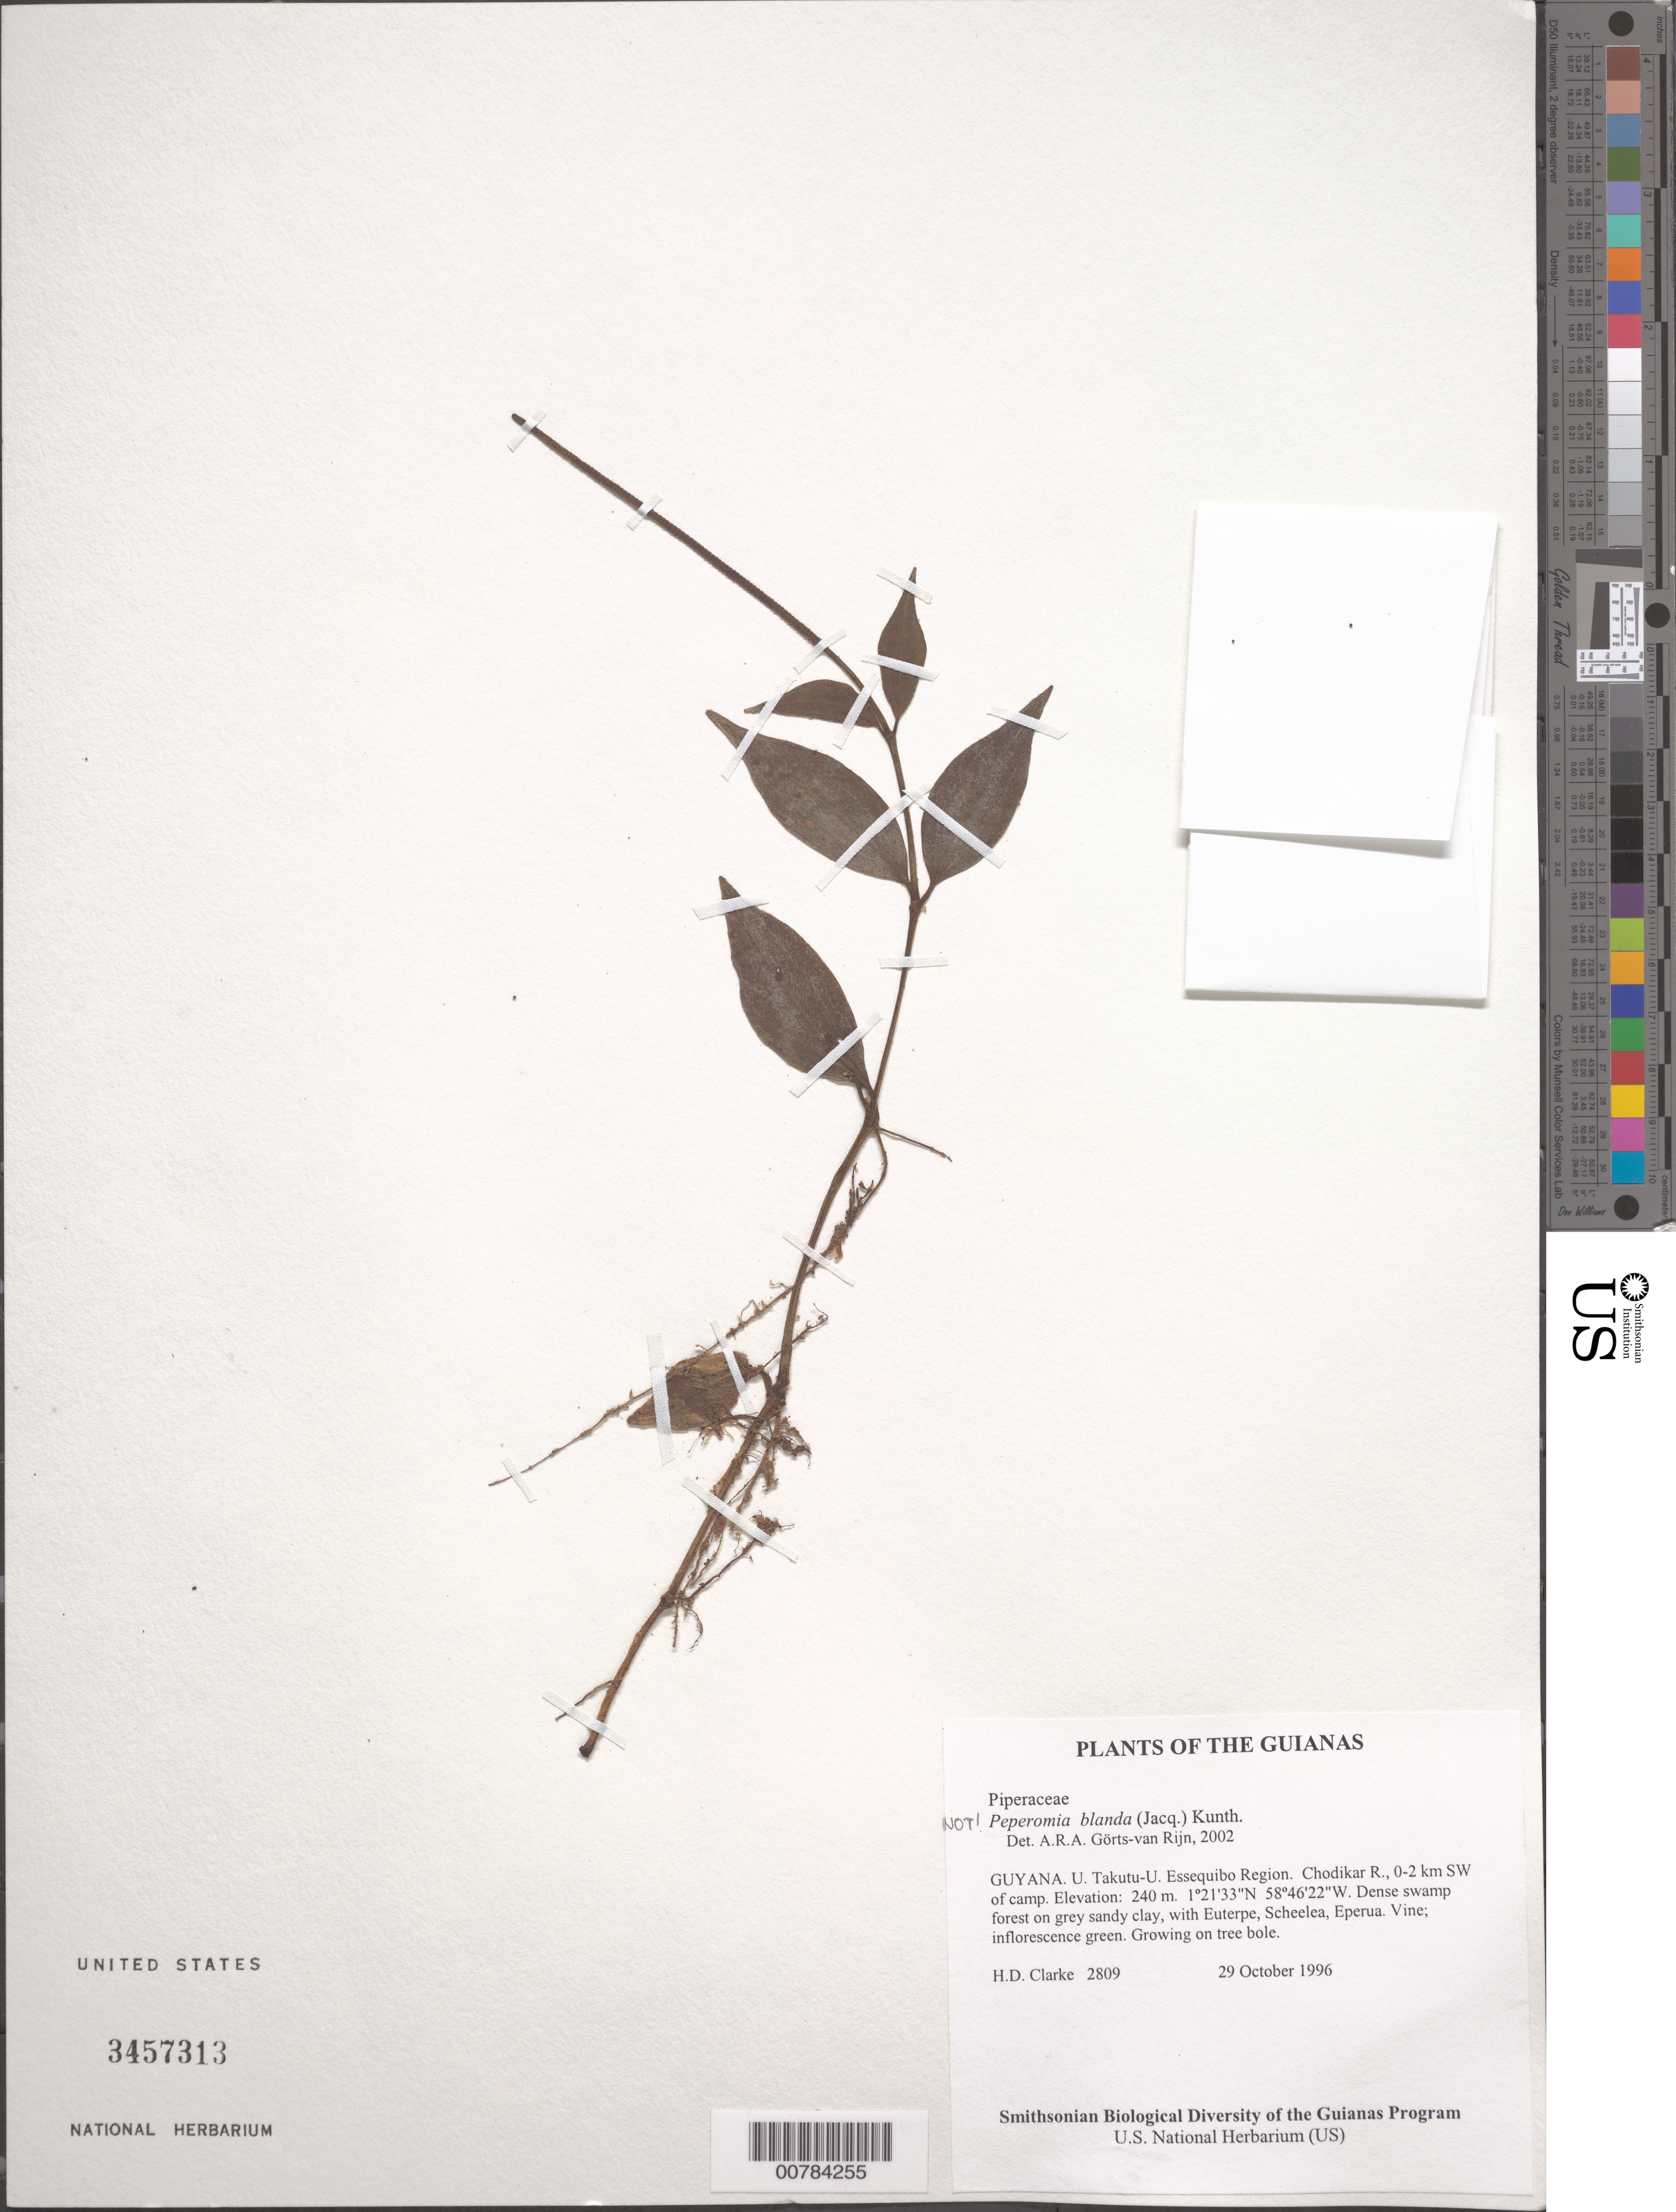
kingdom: Plantae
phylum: Tracheophyta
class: Magnoliopsida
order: Piperales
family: Piperaceae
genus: Peperomia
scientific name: Peperomia blanda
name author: (Jacq.) Kunth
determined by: Görts-van Rijn, A. R. A.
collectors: H. D. Clarke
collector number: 2809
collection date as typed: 29 October 1996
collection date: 1996-10-29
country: Guyana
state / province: U. Takutu-U. Essequibo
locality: Chodikar R., 0-2 km SW of camp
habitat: Dense swamp forest on grey sandy clay, with Euterpe, Scheelea, Eperua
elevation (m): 240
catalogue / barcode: US 3457313